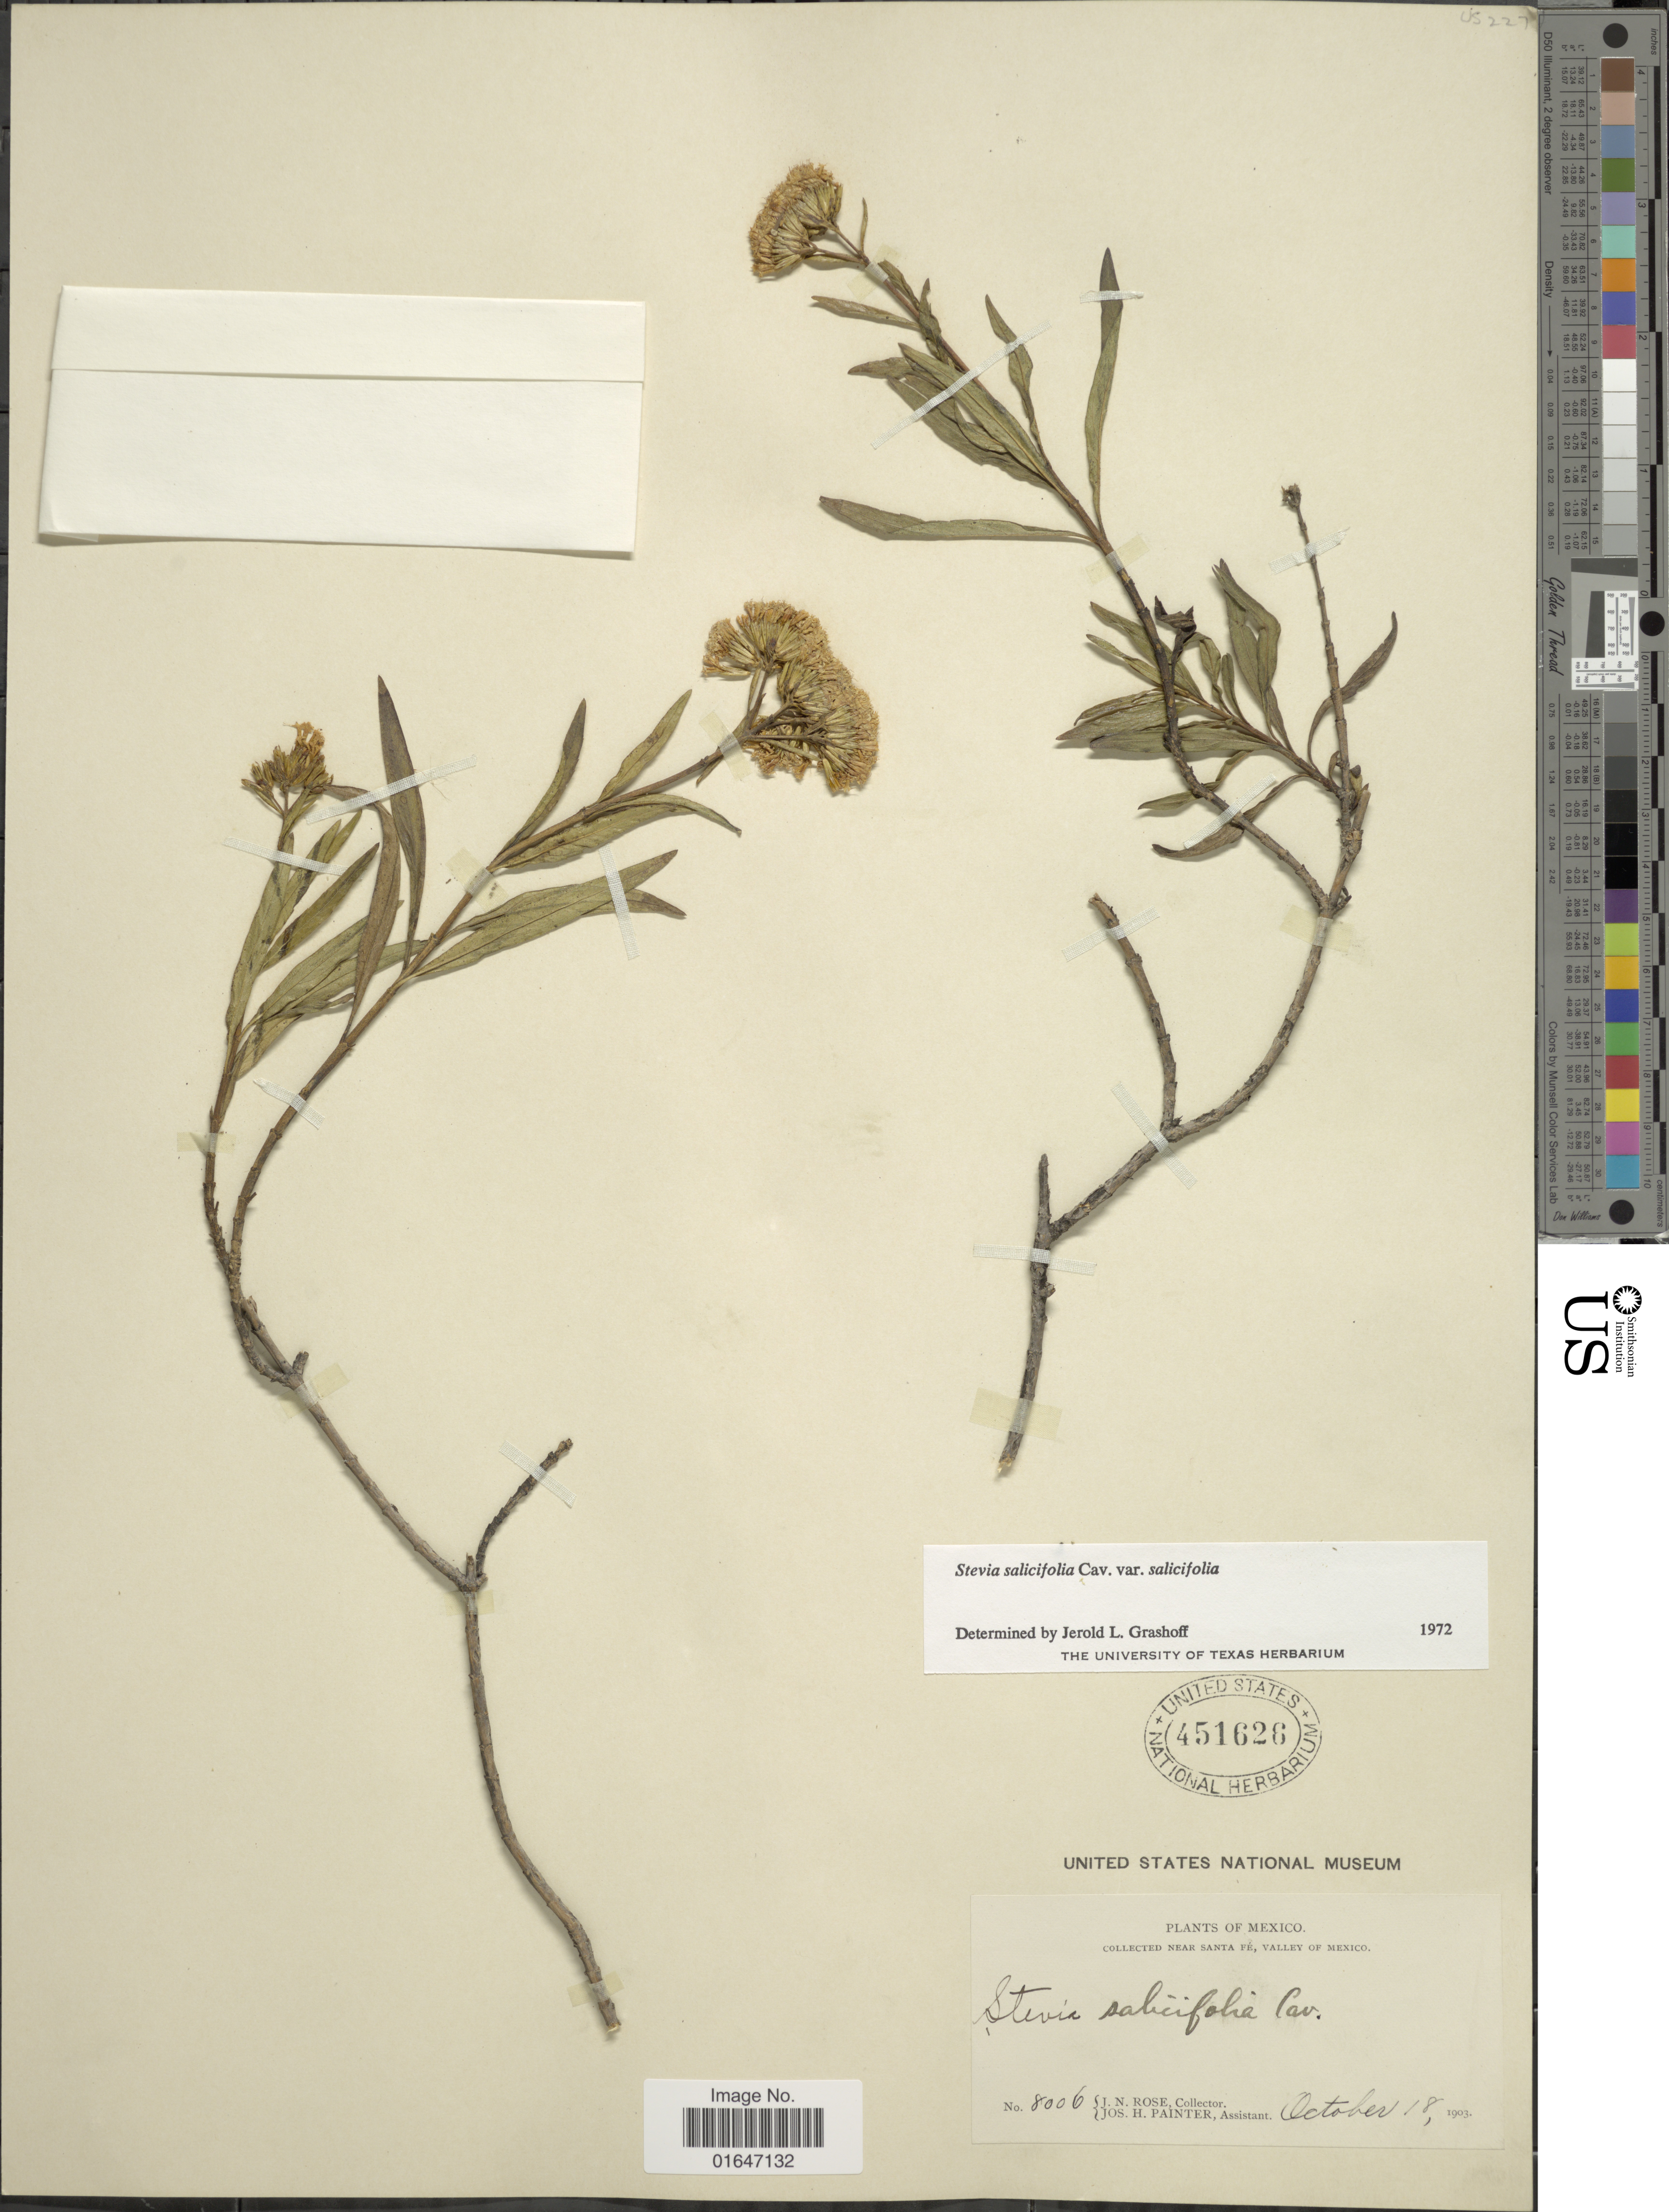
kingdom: Plantae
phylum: Tracheophyta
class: Magnoliopsida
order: Asterales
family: Asteraceae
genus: Stevia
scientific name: Stevia salicifolia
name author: Cav.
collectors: J. N. Rose & J. H. Painter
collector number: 8006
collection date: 1903-10-18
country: Mexico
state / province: México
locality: Near Santa Fe, Valley of Mexico.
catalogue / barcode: US 451626